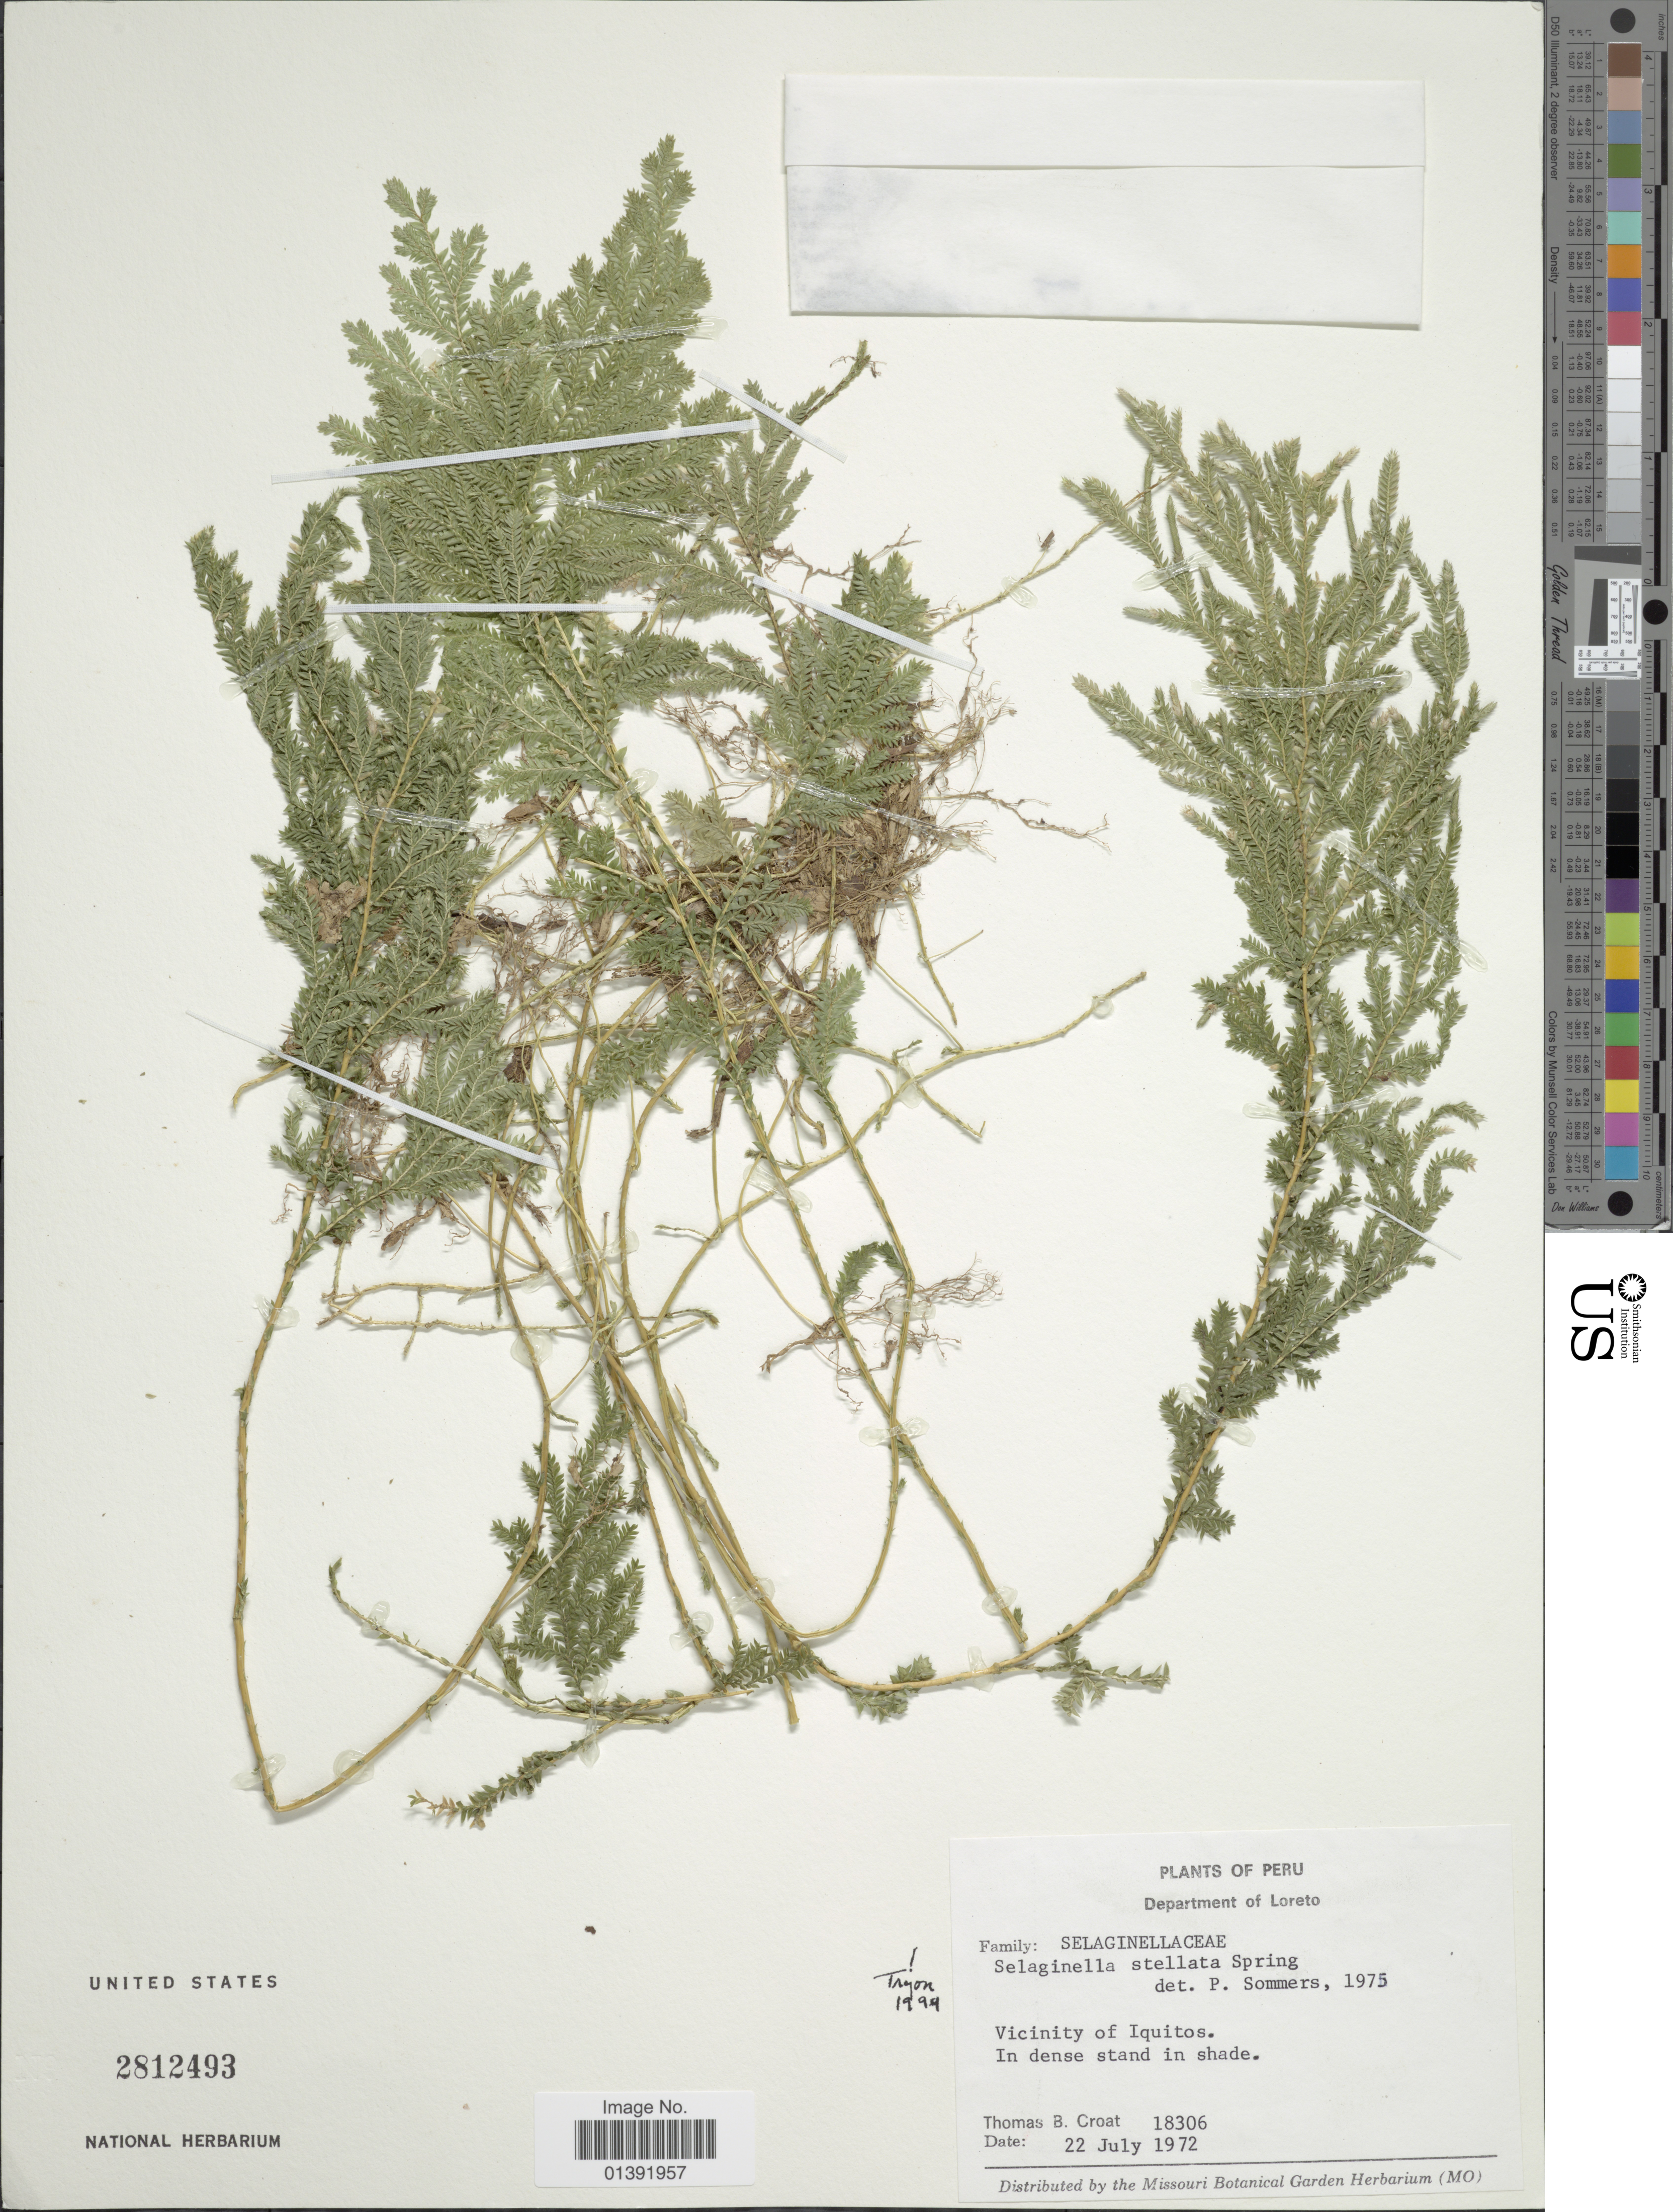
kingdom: Plantae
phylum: Tracheophyta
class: Lycopodiopsida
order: Selaginellales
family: Selaginellaceae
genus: Selaginella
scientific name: Selaginella stellata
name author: Spring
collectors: T. B. Croat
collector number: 18306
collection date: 1972-07-22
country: Peru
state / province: Loreto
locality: Vicinity of Iquitos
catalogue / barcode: US 2812493